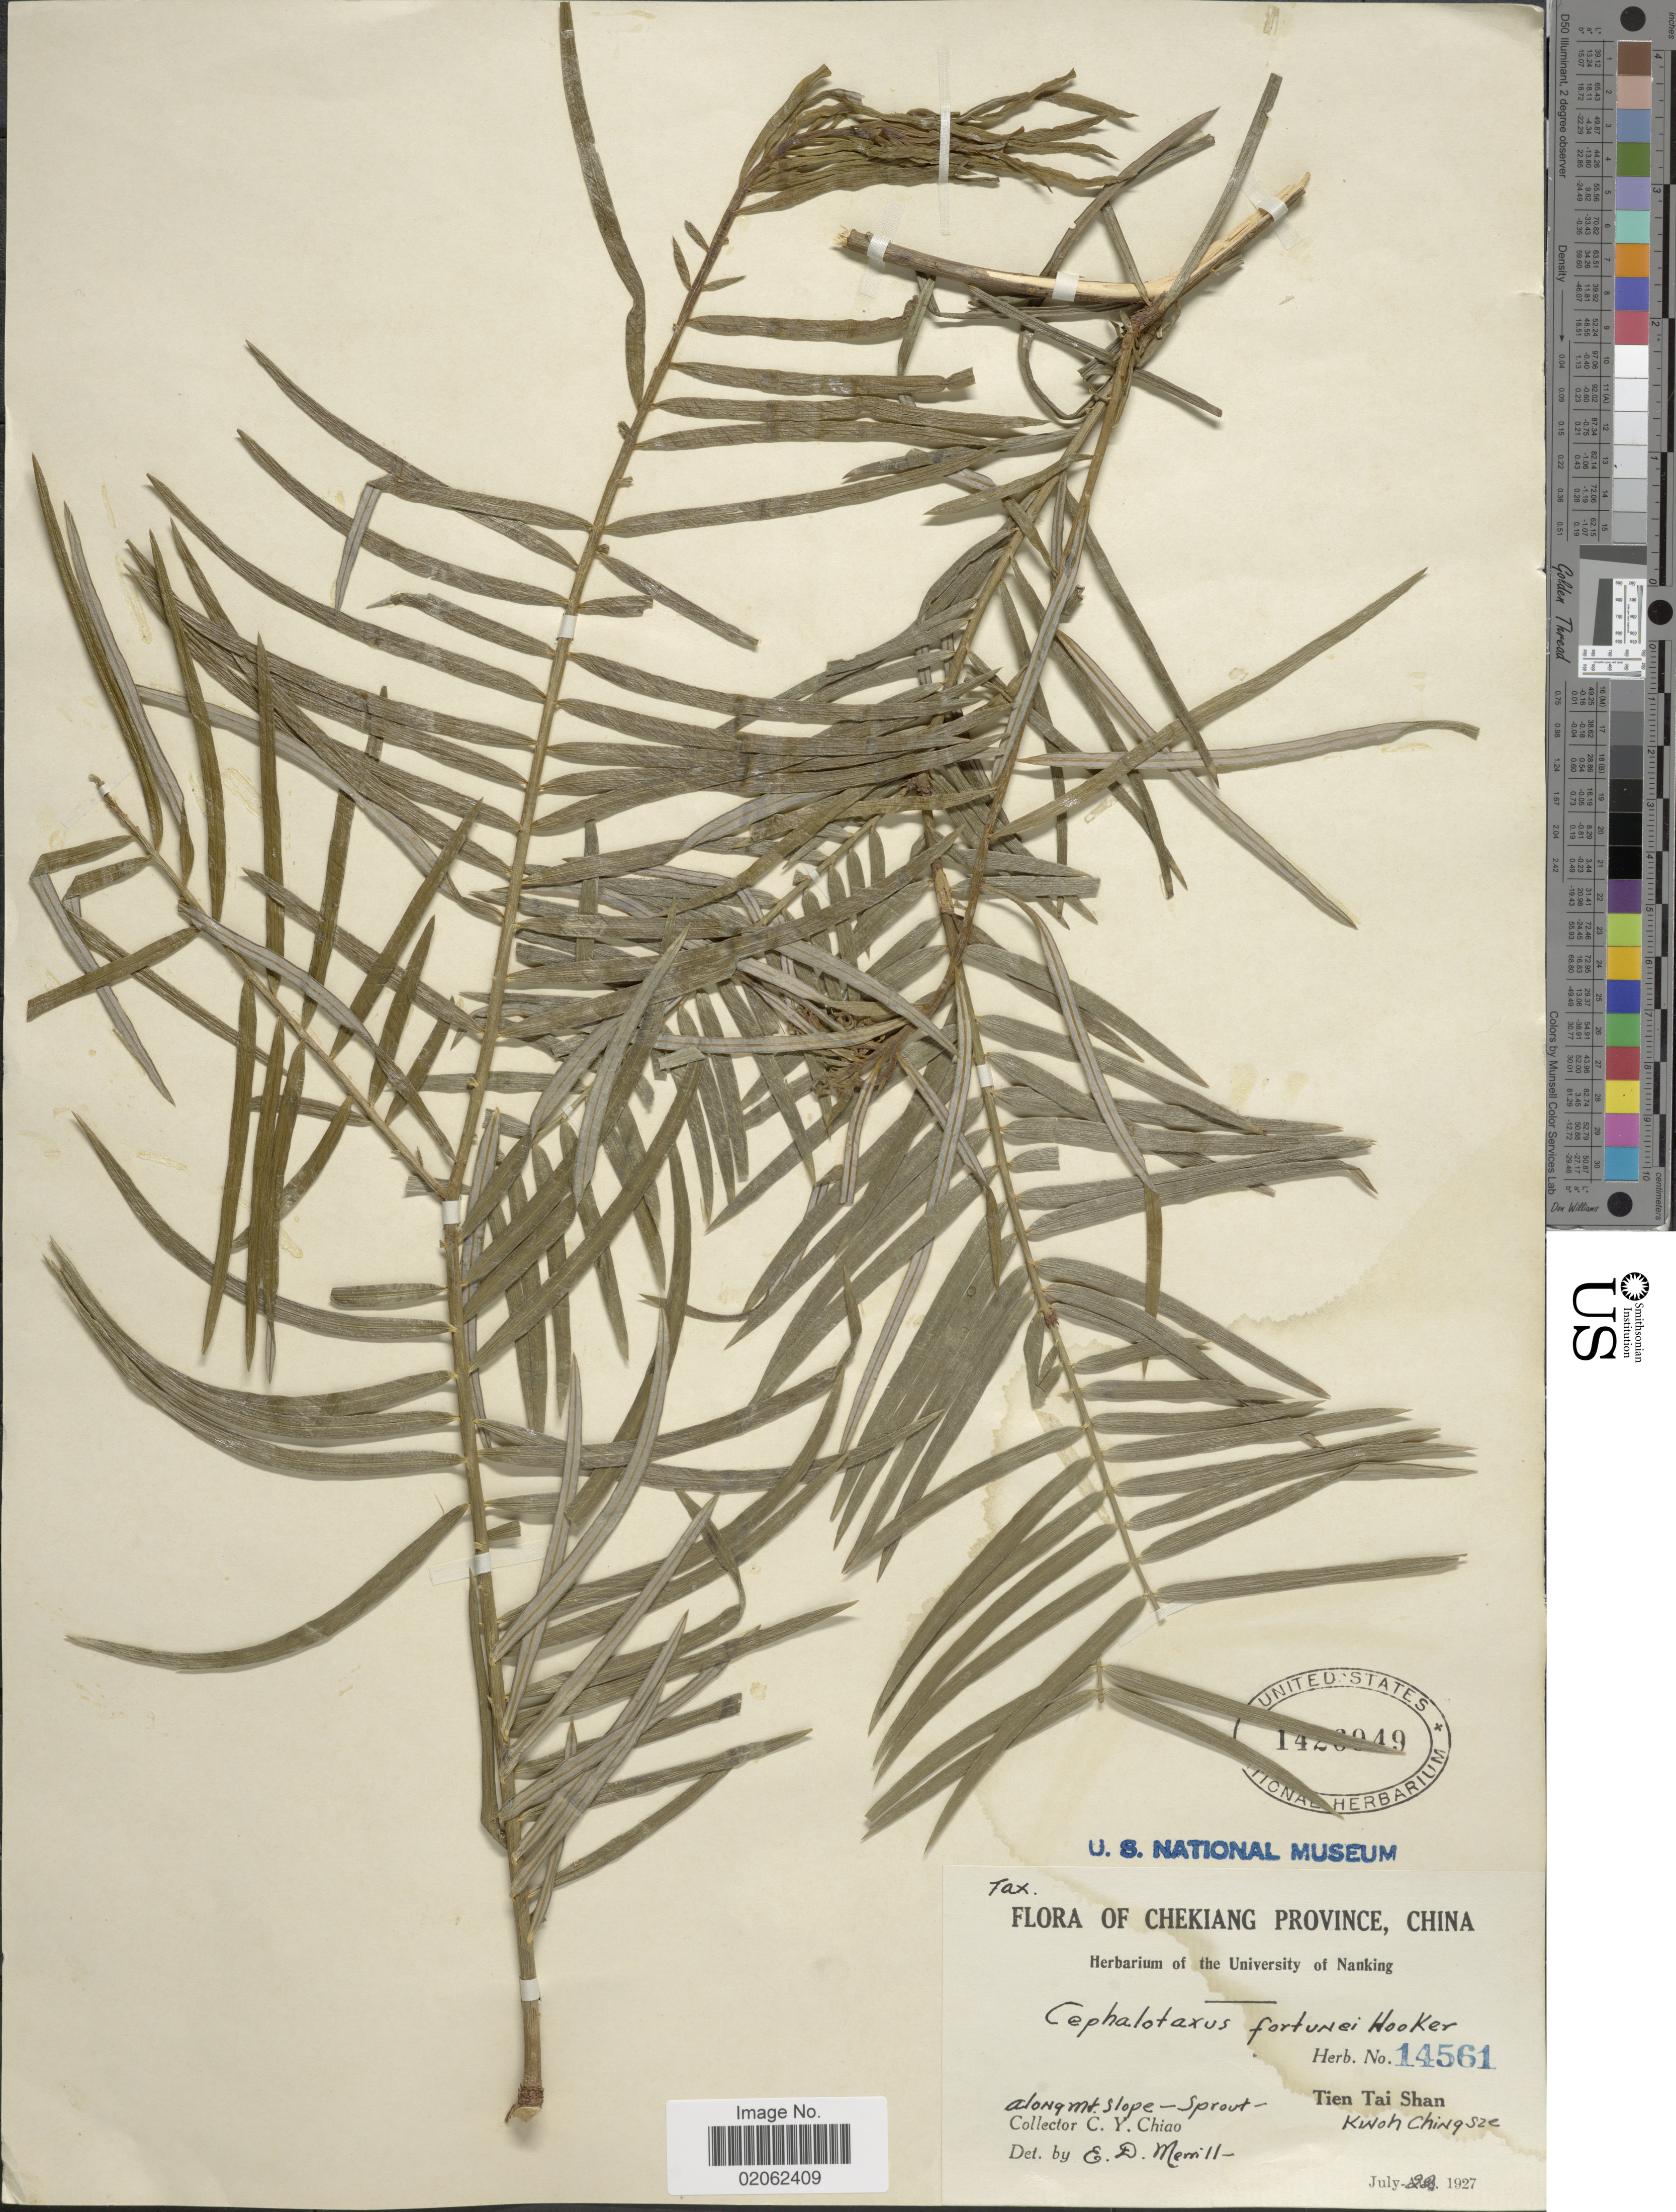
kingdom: Plantae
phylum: Tracheophyta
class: Pinopsida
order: Pinales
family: Cephalotaxaceae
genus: Cephalotaxus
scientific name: Cephalotaxus fortunei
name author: Hook.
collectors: C. Y. Chiao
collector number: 14561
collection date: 1927-07-22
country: China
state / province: Zhejiang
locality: Chekiang Province, Along Mt Slope - Sprout - Tien Tai Shan, Kiwoh Chingsze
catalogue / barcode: US 1420949